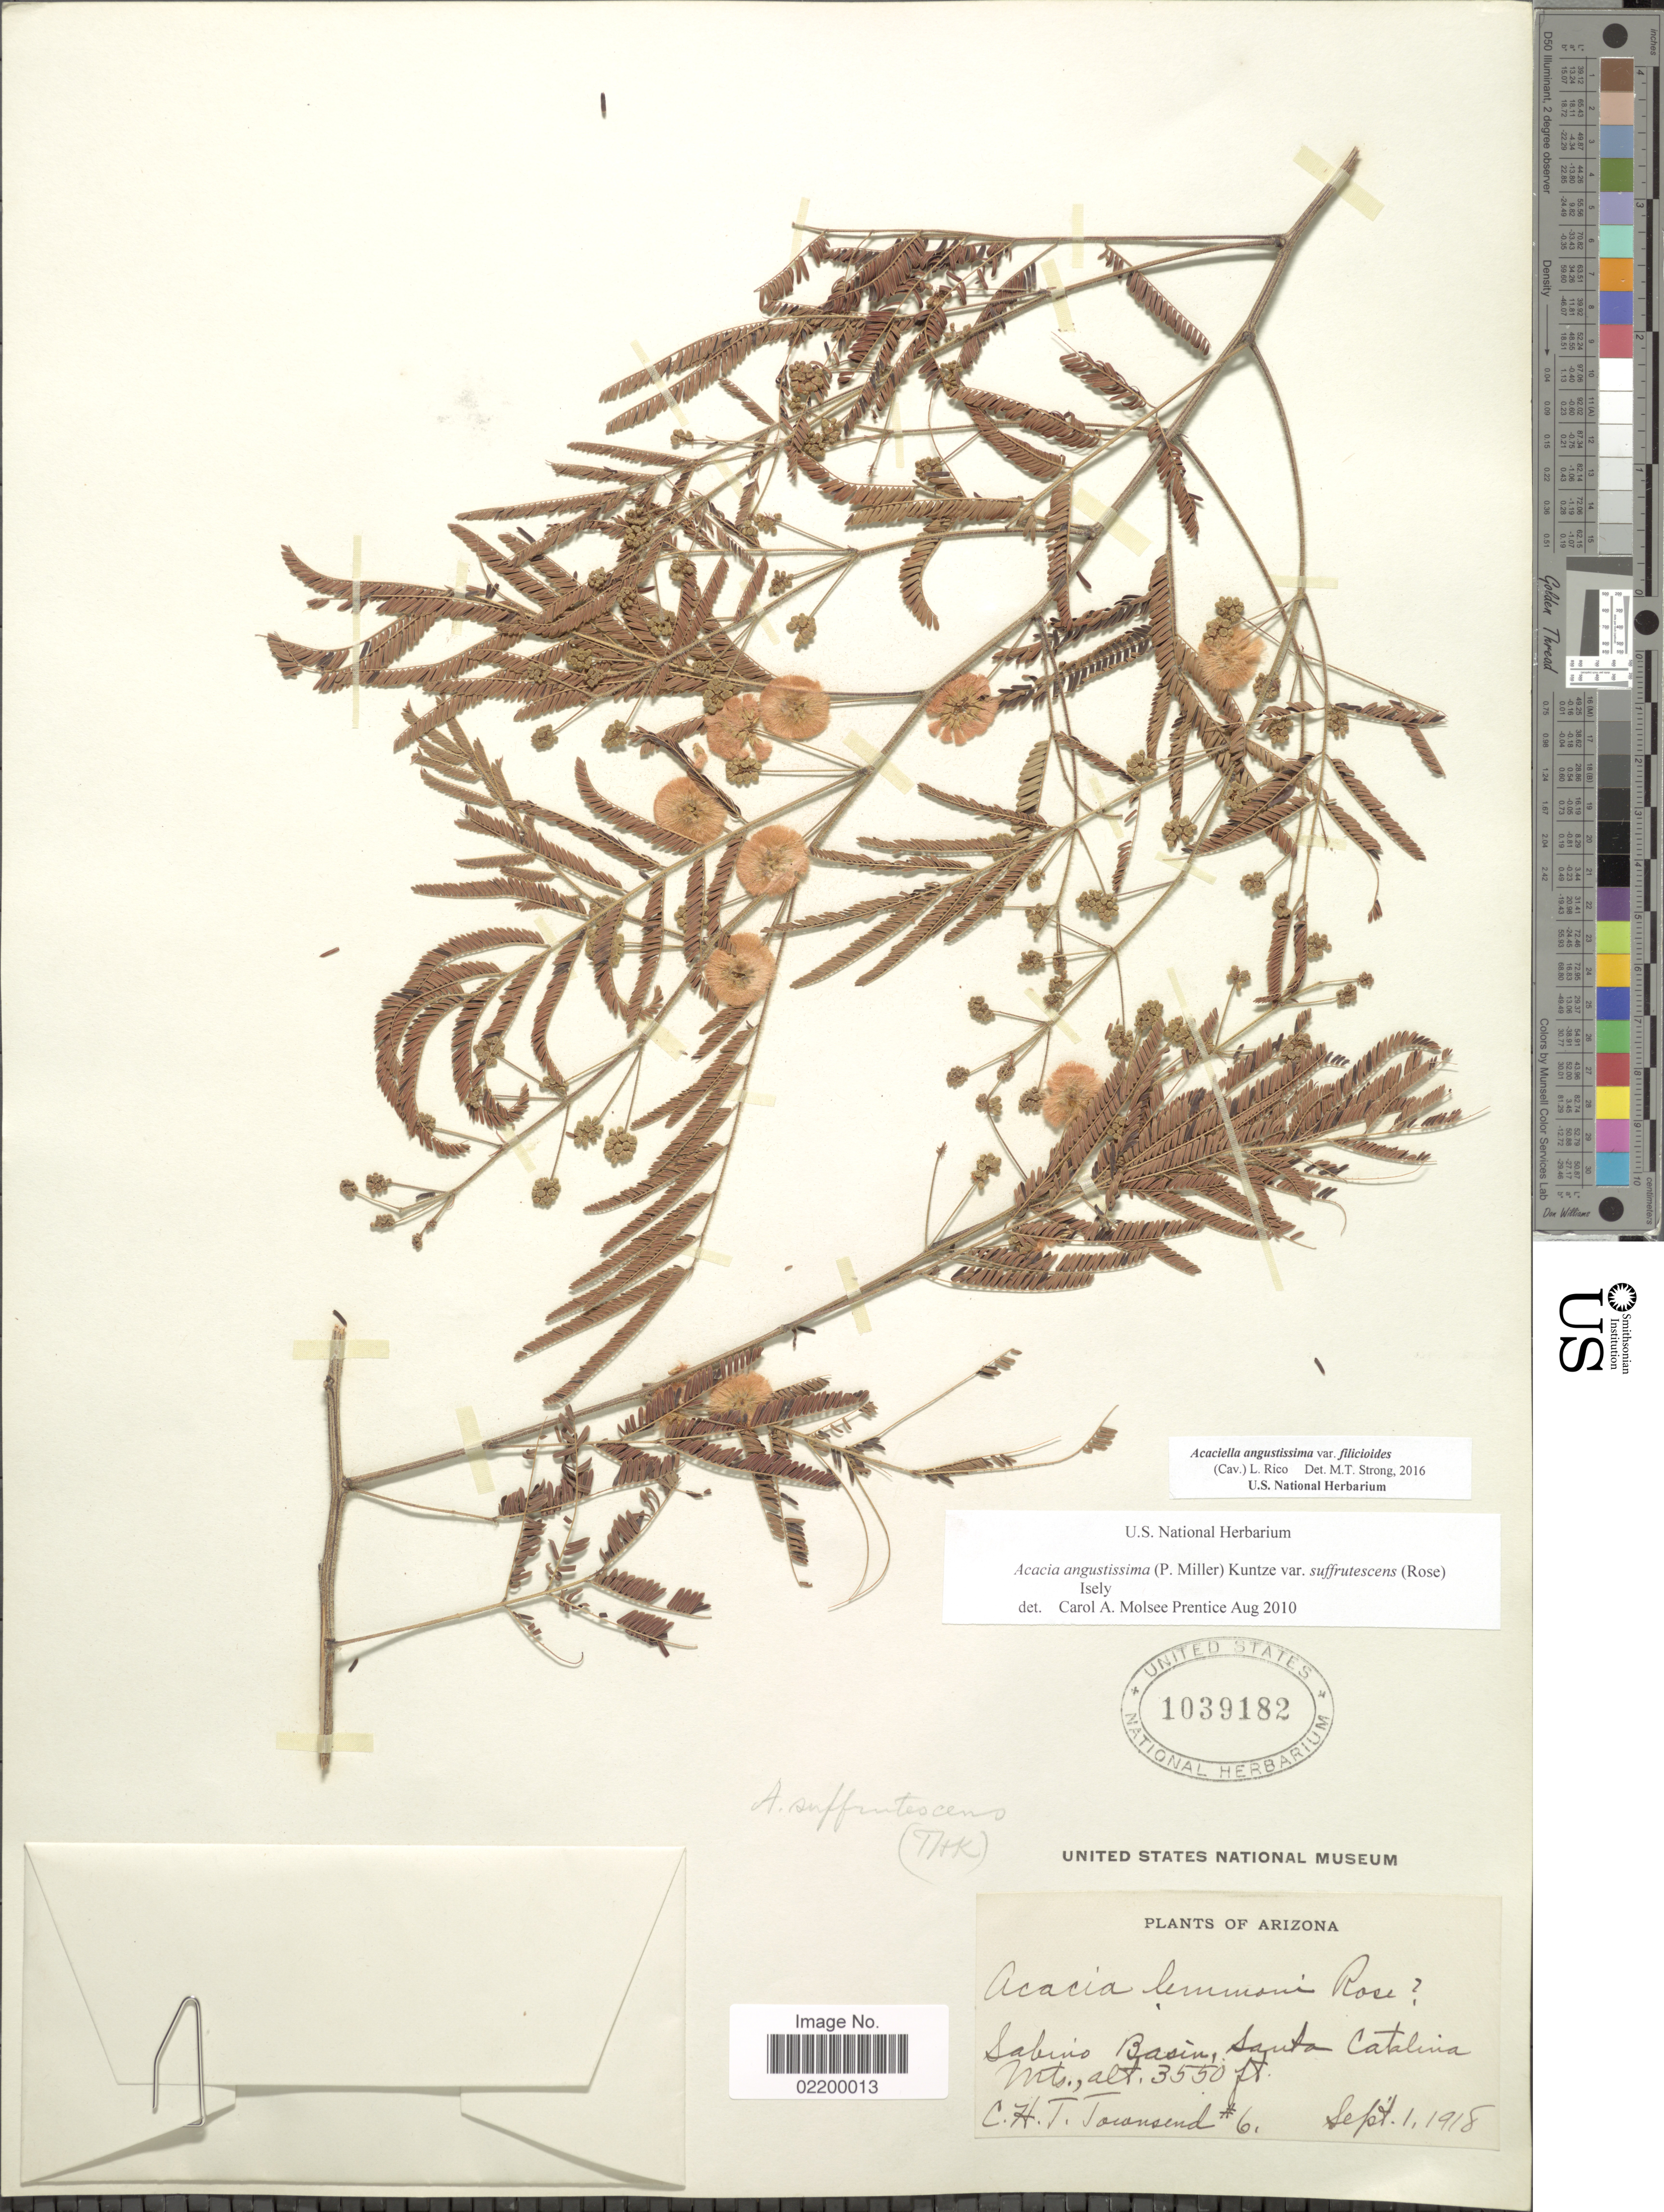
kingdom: Plantae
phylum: Tracheophyta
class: Magnoliopsida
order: Fabales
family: Fabaceae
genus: Acaciella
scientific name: Acaciella angustissima var. filicioides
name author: (Cav.) L. Rico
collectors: C. H. T. Townsend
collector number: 6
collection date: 1918-09-01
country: United States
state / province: Arizona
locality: Sabino Basin, Santa Catalina Mts.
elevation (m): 1082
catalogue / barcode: US 1039182